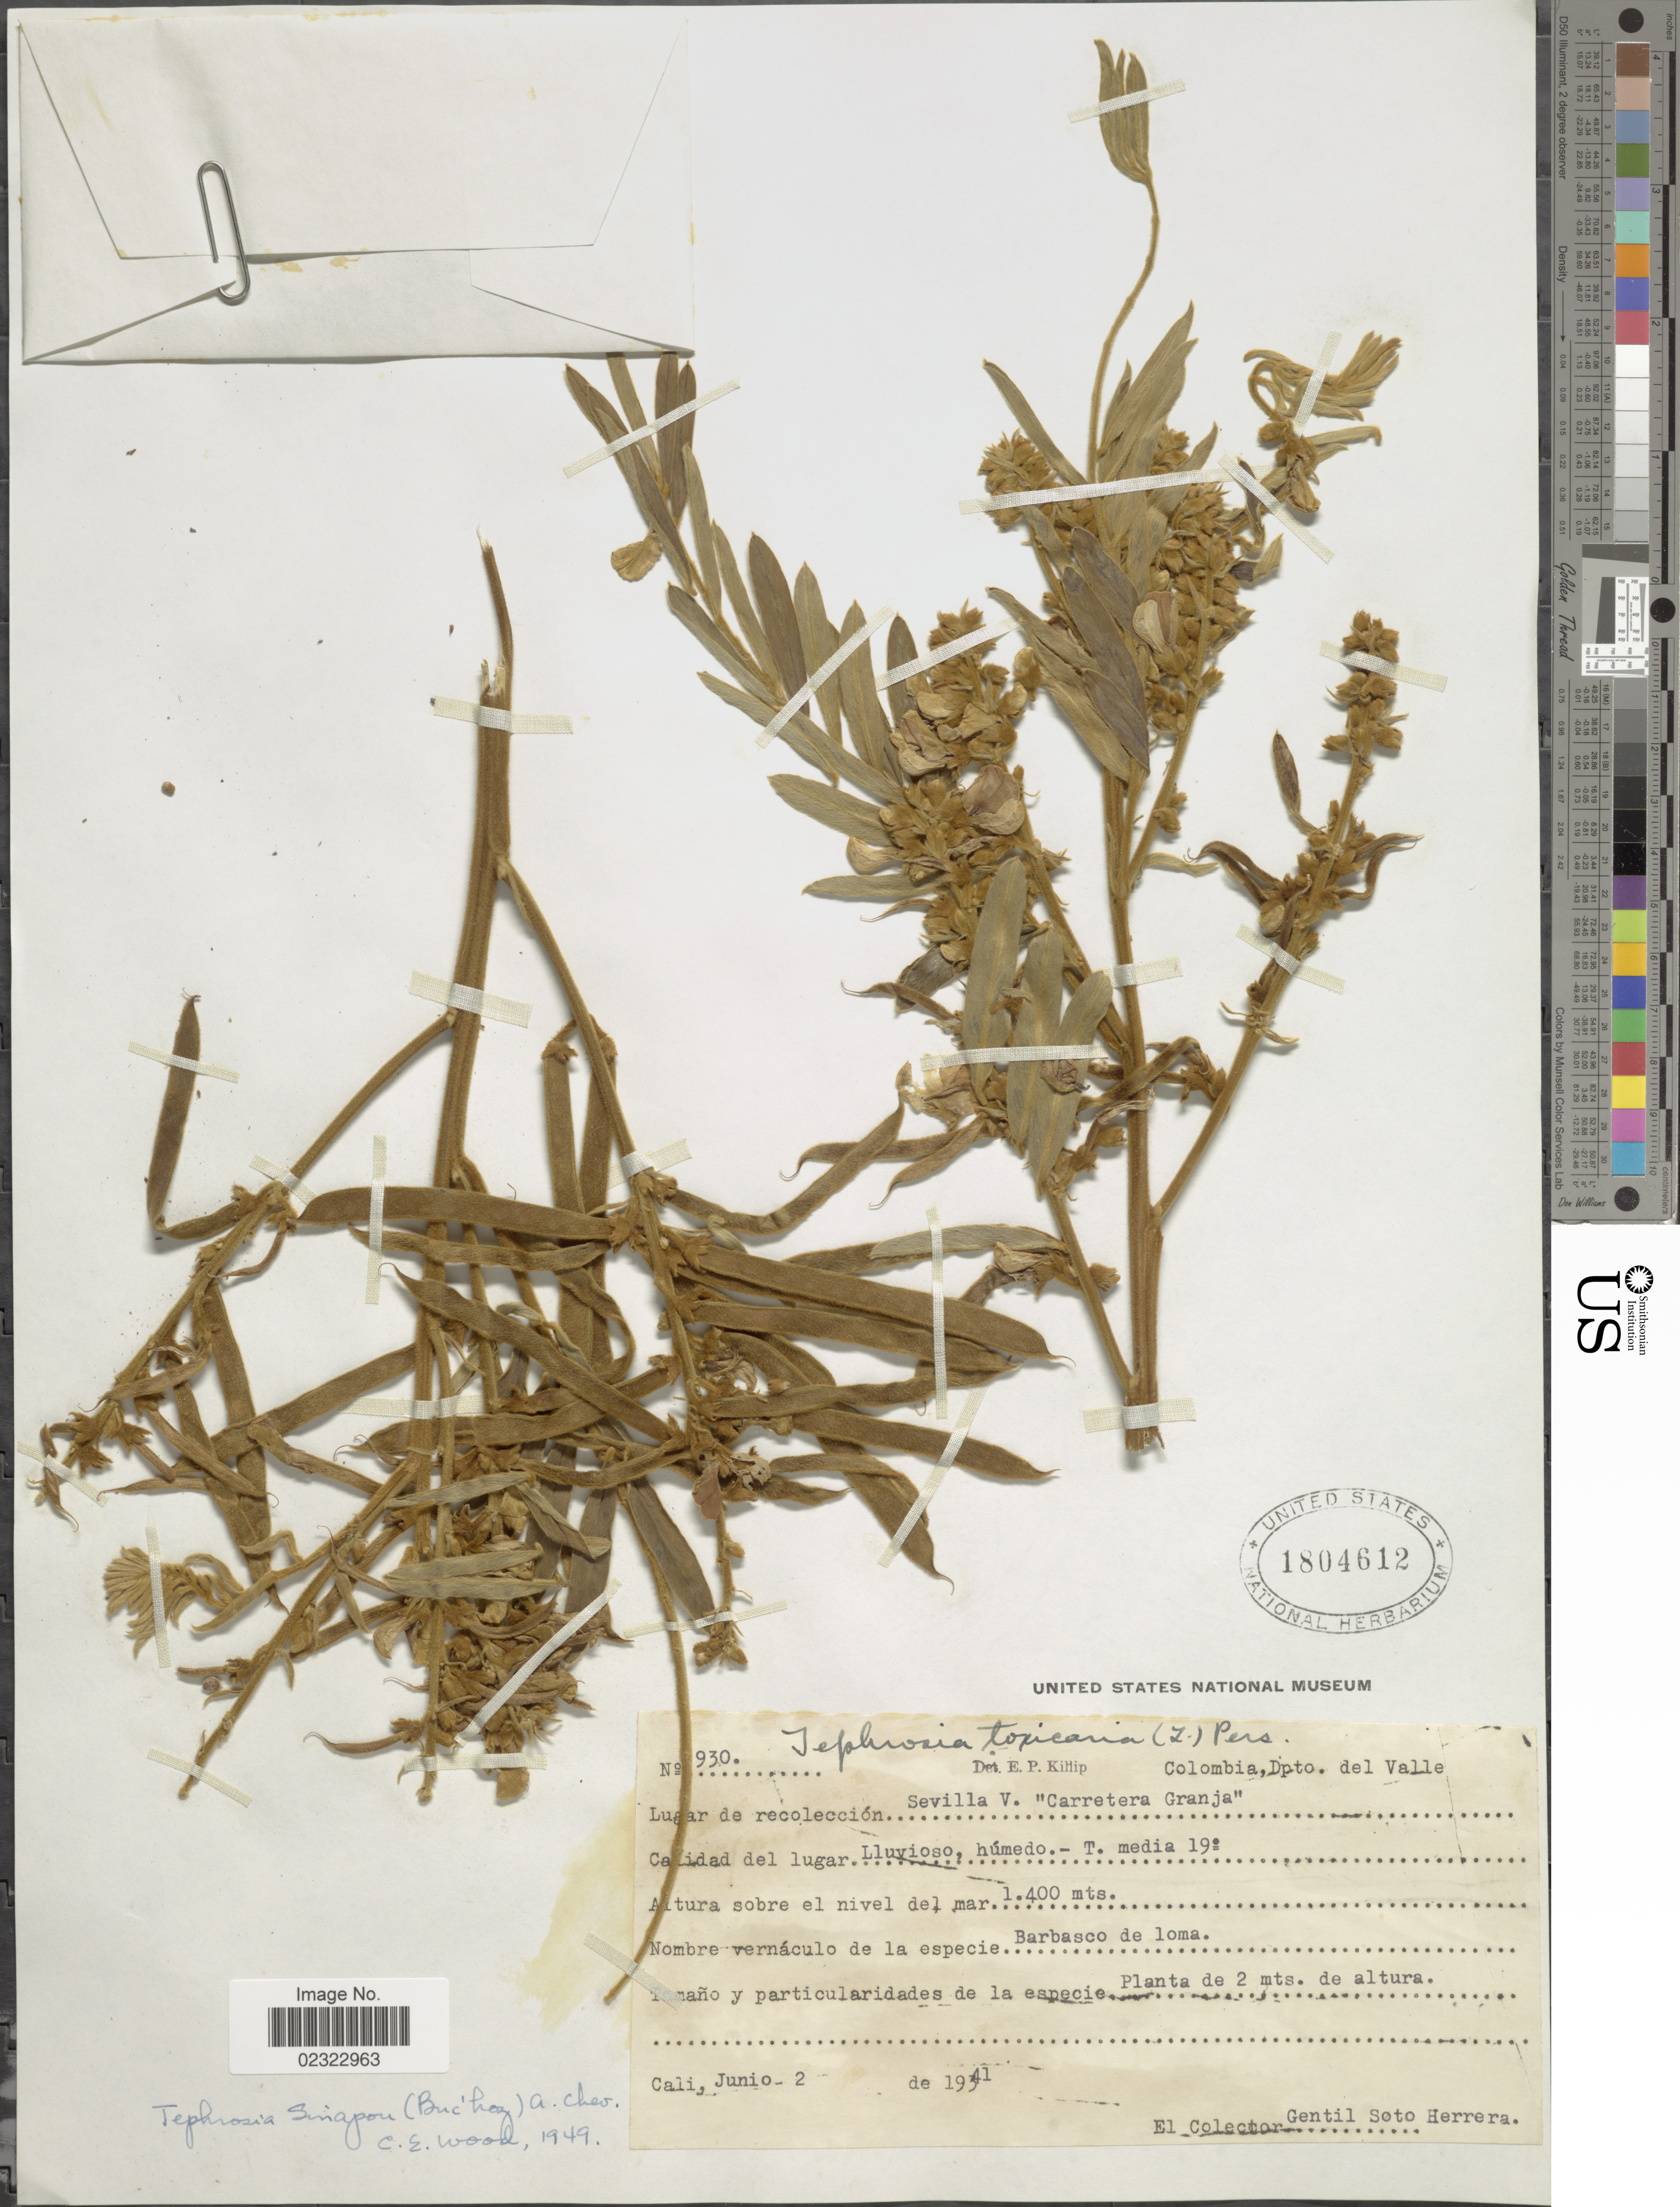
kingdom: Plantae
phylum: Tracheophyta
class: Magnoliopsida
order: Fabales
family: Fabaceae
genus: Tephrosia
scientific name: Tephrosia sinapou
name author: (Buc'hoz) A. Chev.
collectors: G. Soto Herrera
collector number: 930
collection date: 1941-06-02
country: Colombia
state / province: Valle del Cauca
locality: Colombia, Dpto. del Valle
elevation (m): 1400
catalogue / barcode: US 1804612